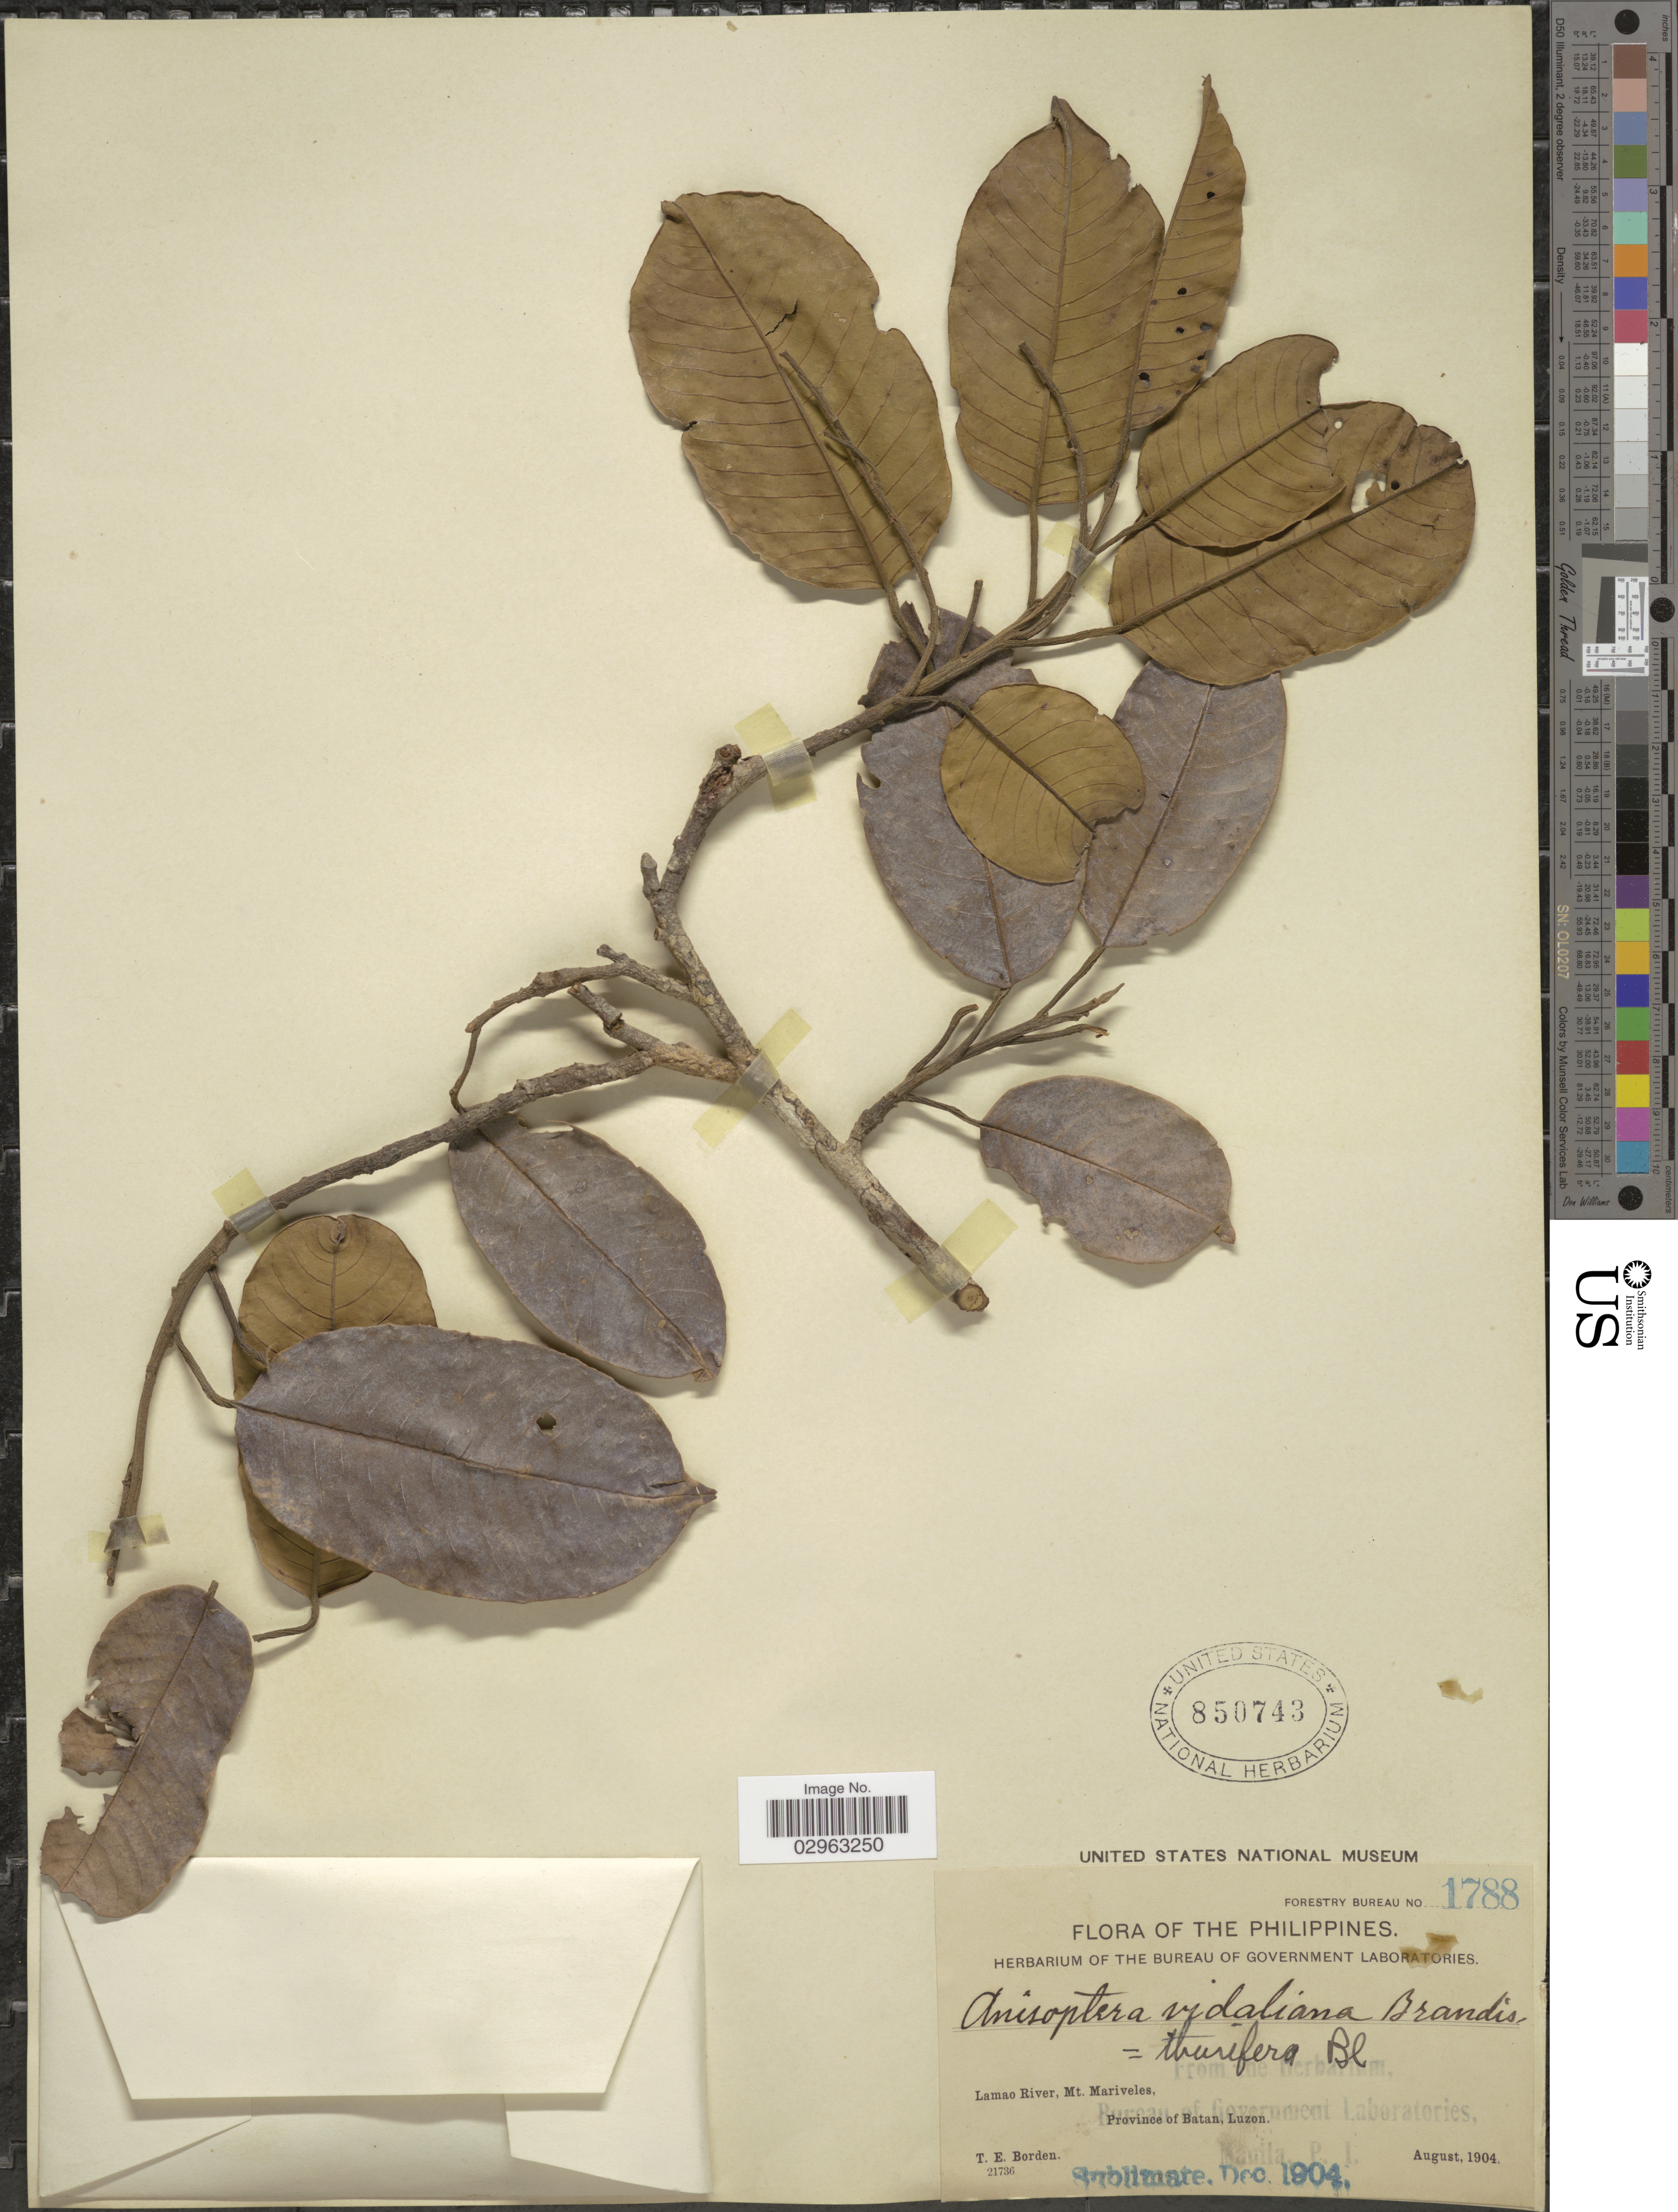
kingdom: Plantae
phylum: Tracheophyta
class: Magnoliopsida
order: Malvales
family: Dipterocarpaceae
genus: Anisoptera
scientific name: Anisoptera thurifera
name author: (Blanco) Blume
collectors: T. E. Borden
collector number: Forestry Bureau 1788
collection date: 1904-08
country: Philippines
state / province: Cagayan Valley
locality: Lamao River, Mt. Mariveles, Province of Batan, Luzon.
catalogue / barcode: US 850743